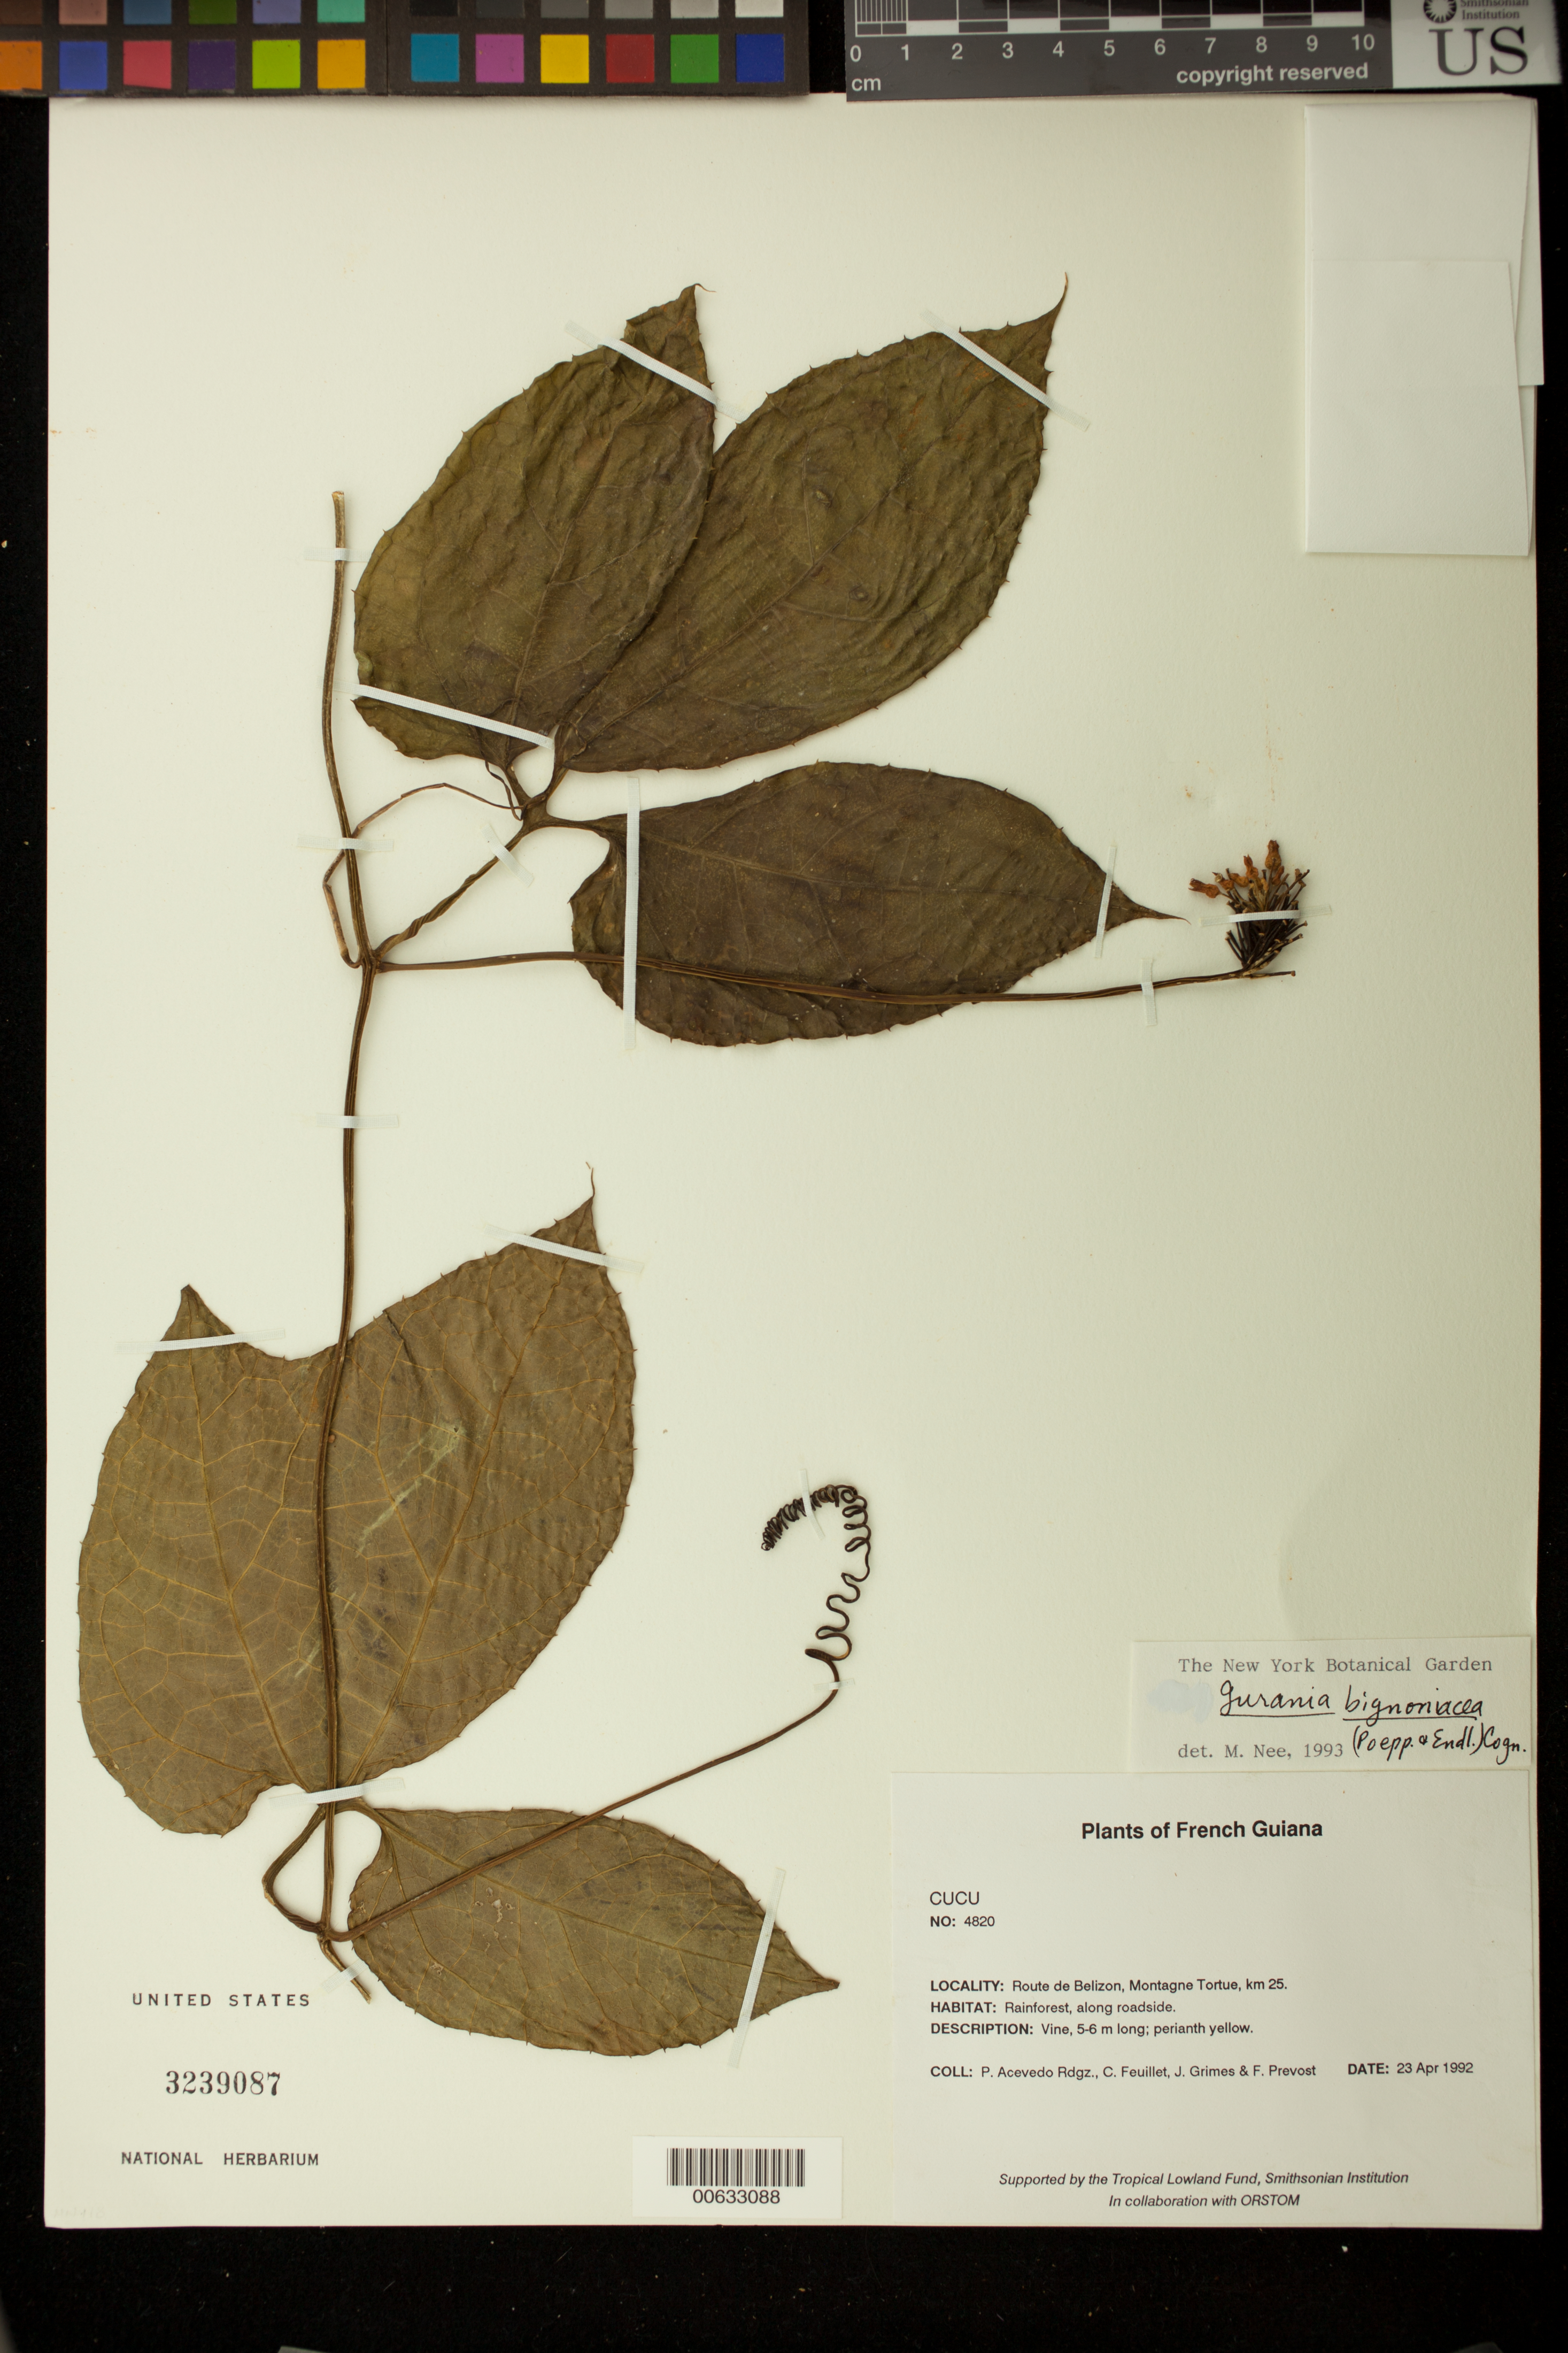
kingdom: Plantae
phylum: Tracheophyta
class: Magnoliopsida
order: Cucurbitales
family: Cucurbitaceae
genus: Gurania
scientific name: Gurania bignoniacea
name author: (Poepp. & Endl.) C. Jeffrey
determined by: Nee, Michael H.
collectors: P. Acevedo-Rodr., C. Feuillet, J. Grimes & M.-F. Prévost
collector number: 4820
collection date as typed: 23 Apr 1992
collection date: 1992-04-23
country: French Guiana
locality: Route de Belizon, Montagne Tortue, km 25.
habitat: Rainforest, along roadside.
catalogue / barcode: US 3239087